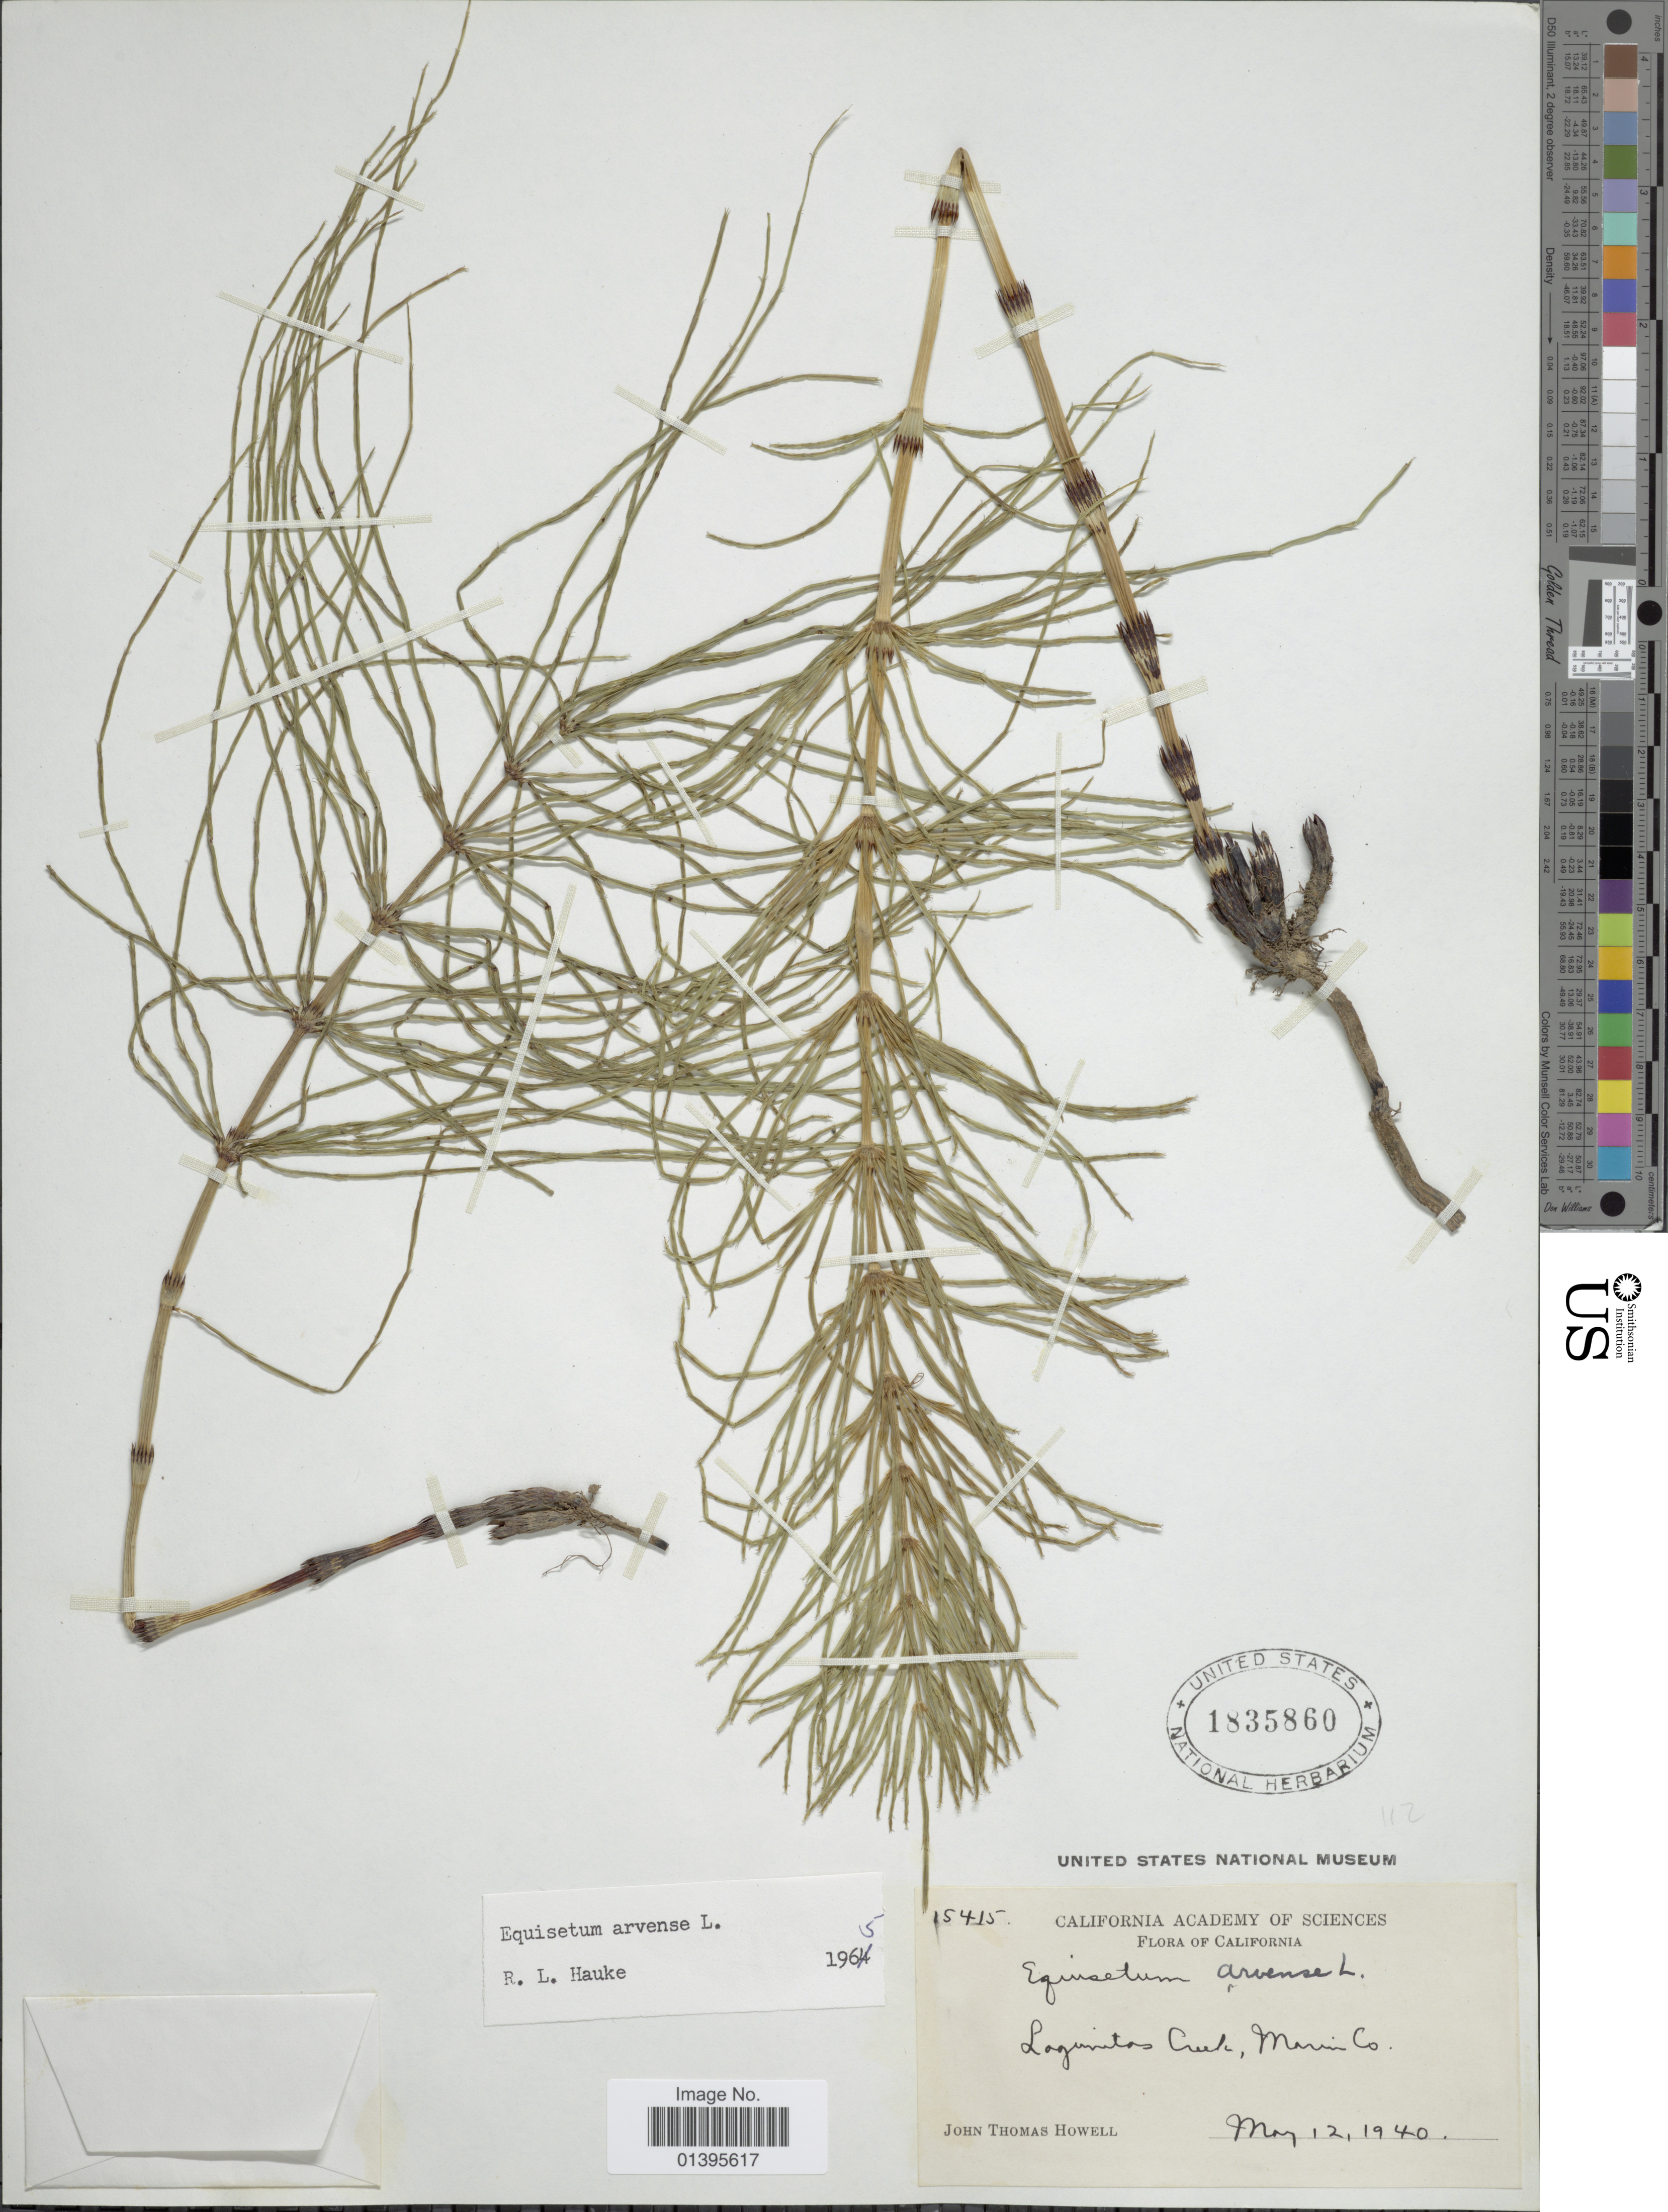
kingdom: Plantae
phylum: Tracheophyta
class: Polypodiopsida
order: Equisetales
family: Equisetaceae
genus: Equisetum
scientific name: Equisetum arvense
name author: L.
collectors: J. T. Howell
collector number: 15415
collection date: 1940-05-12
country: United States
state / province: California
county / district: Marin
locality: Lagunitas Creek, Marin co.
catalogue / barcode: US 1835860